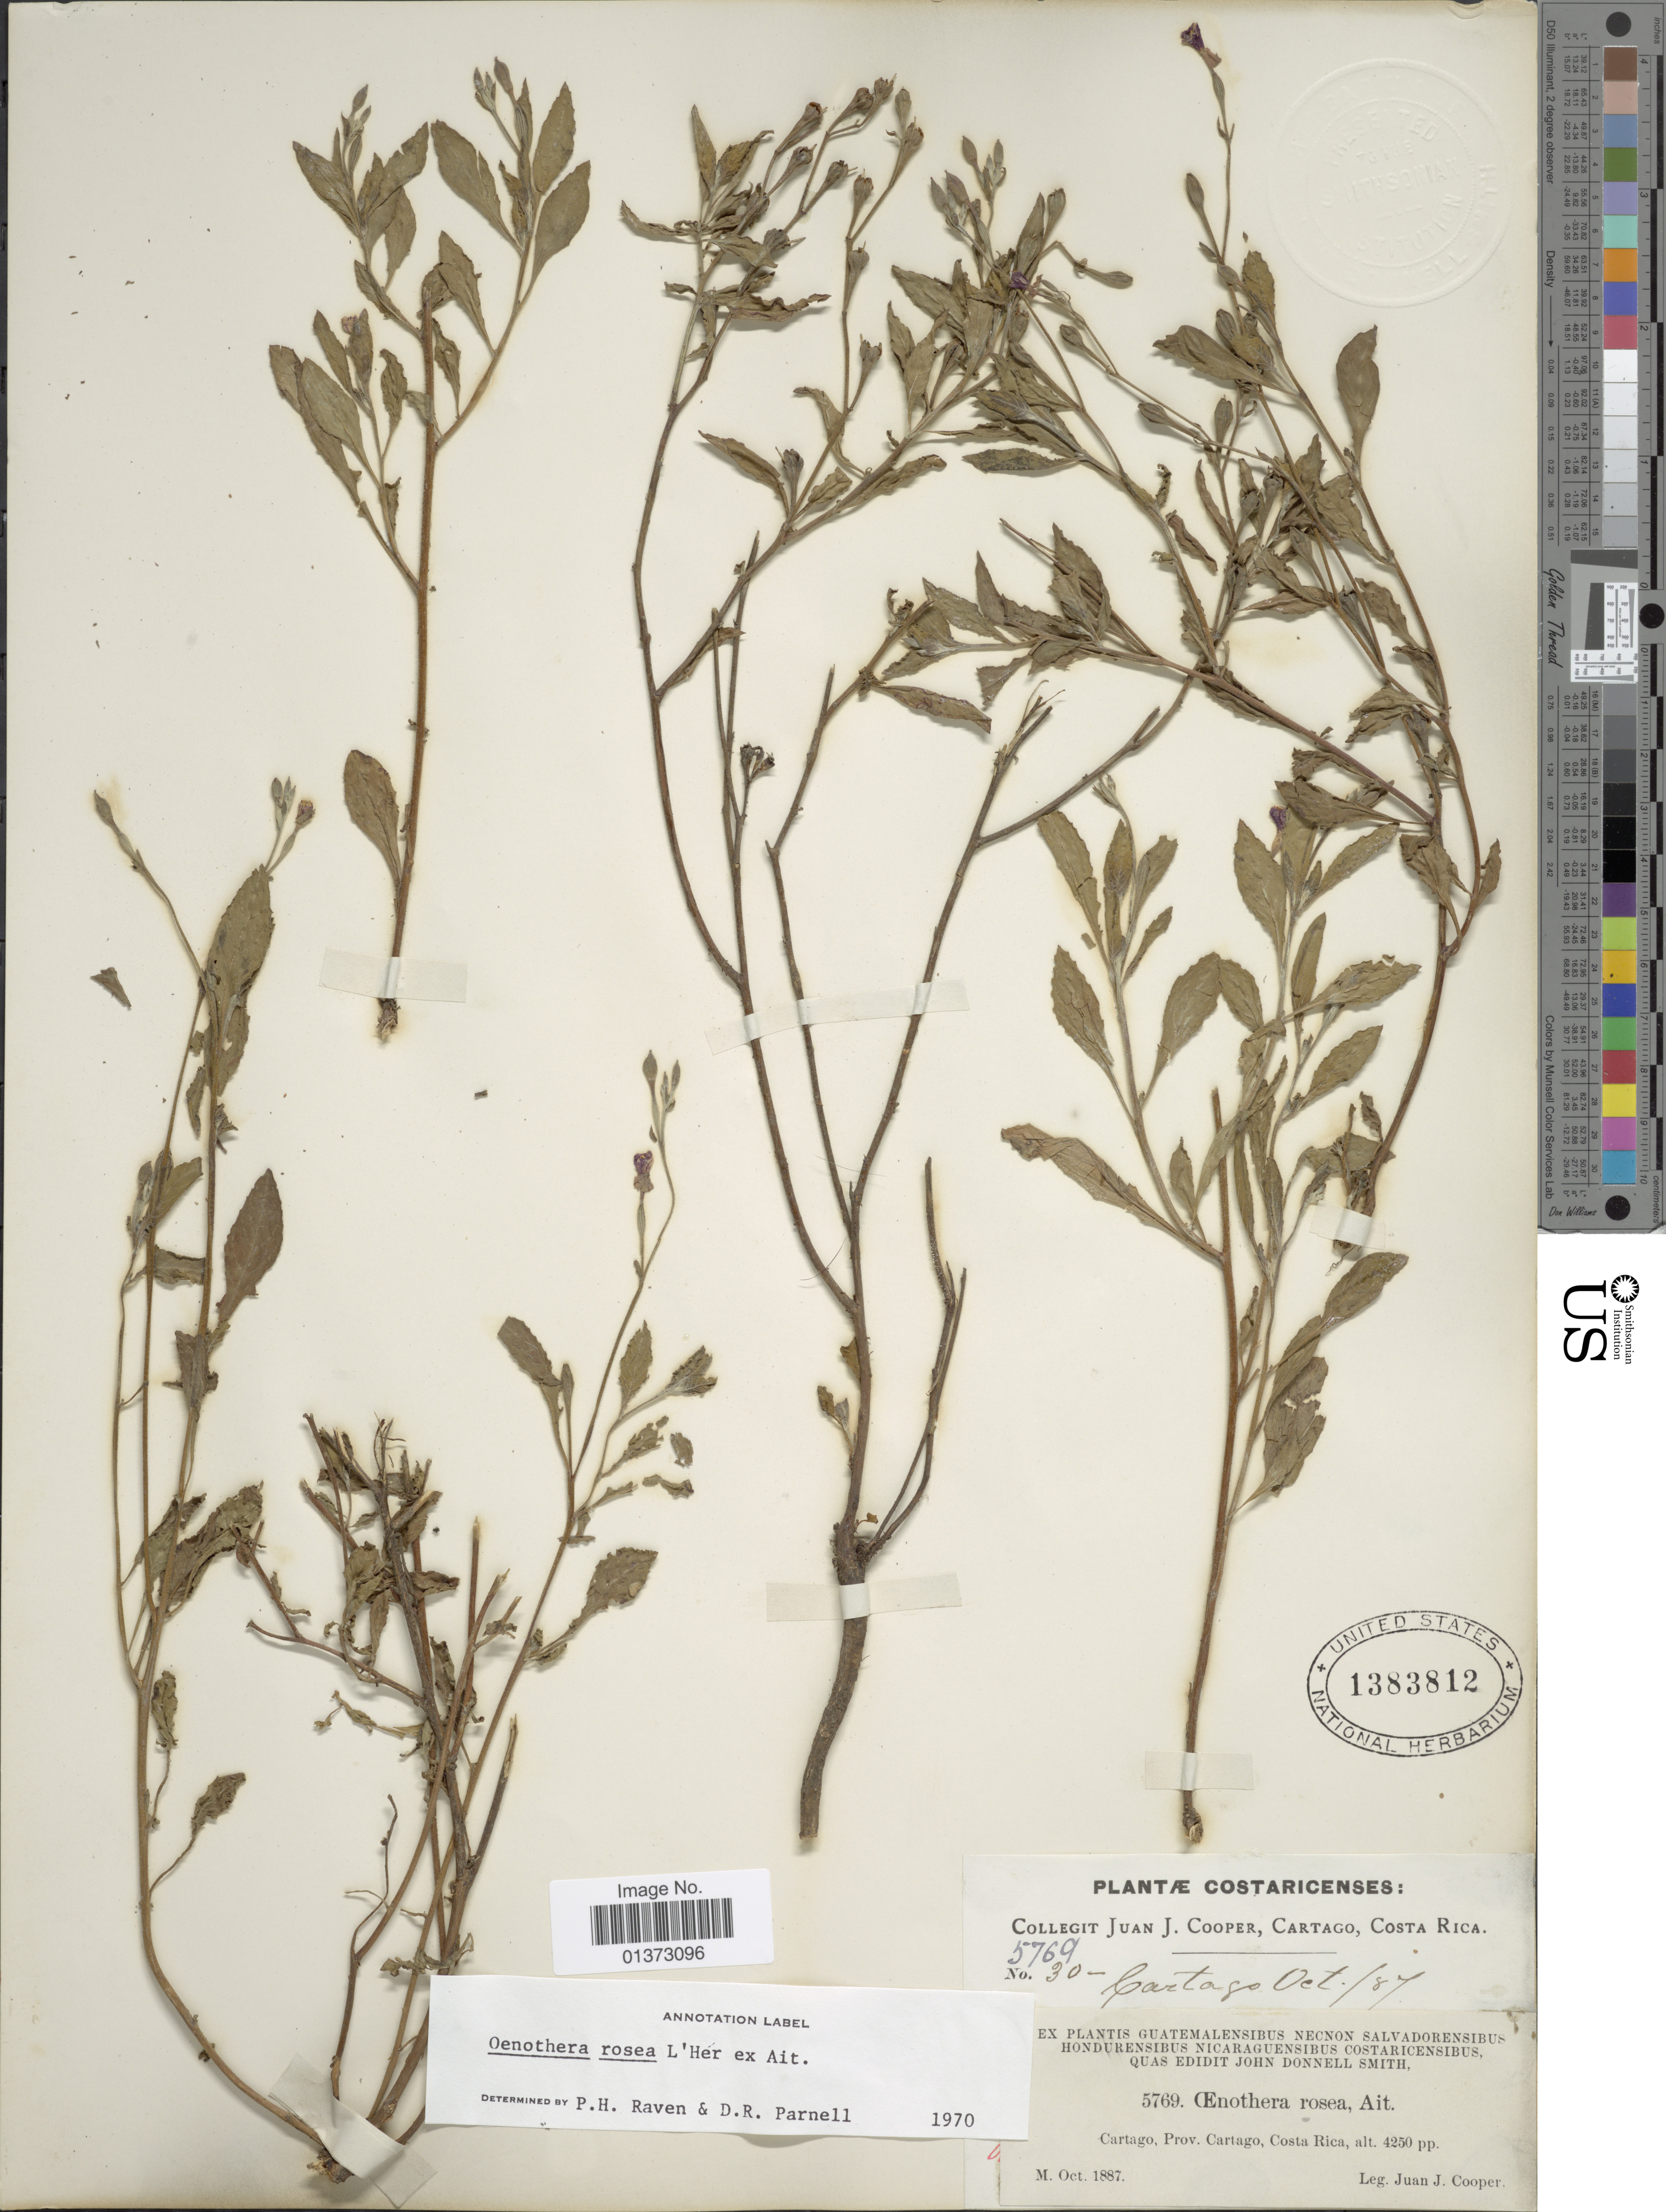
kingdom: Plantae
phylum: Tracheophyta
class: Magnoliopsida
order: Myrtales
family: Onagraceae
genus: Oenothera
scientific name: Oenothera rosea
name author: L'Hér. ex Aiton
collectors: J. J. Cooper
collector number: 5769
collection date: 1887-10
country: Costa Rica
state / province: Cartago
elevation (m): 1295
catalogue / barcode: US 1383812